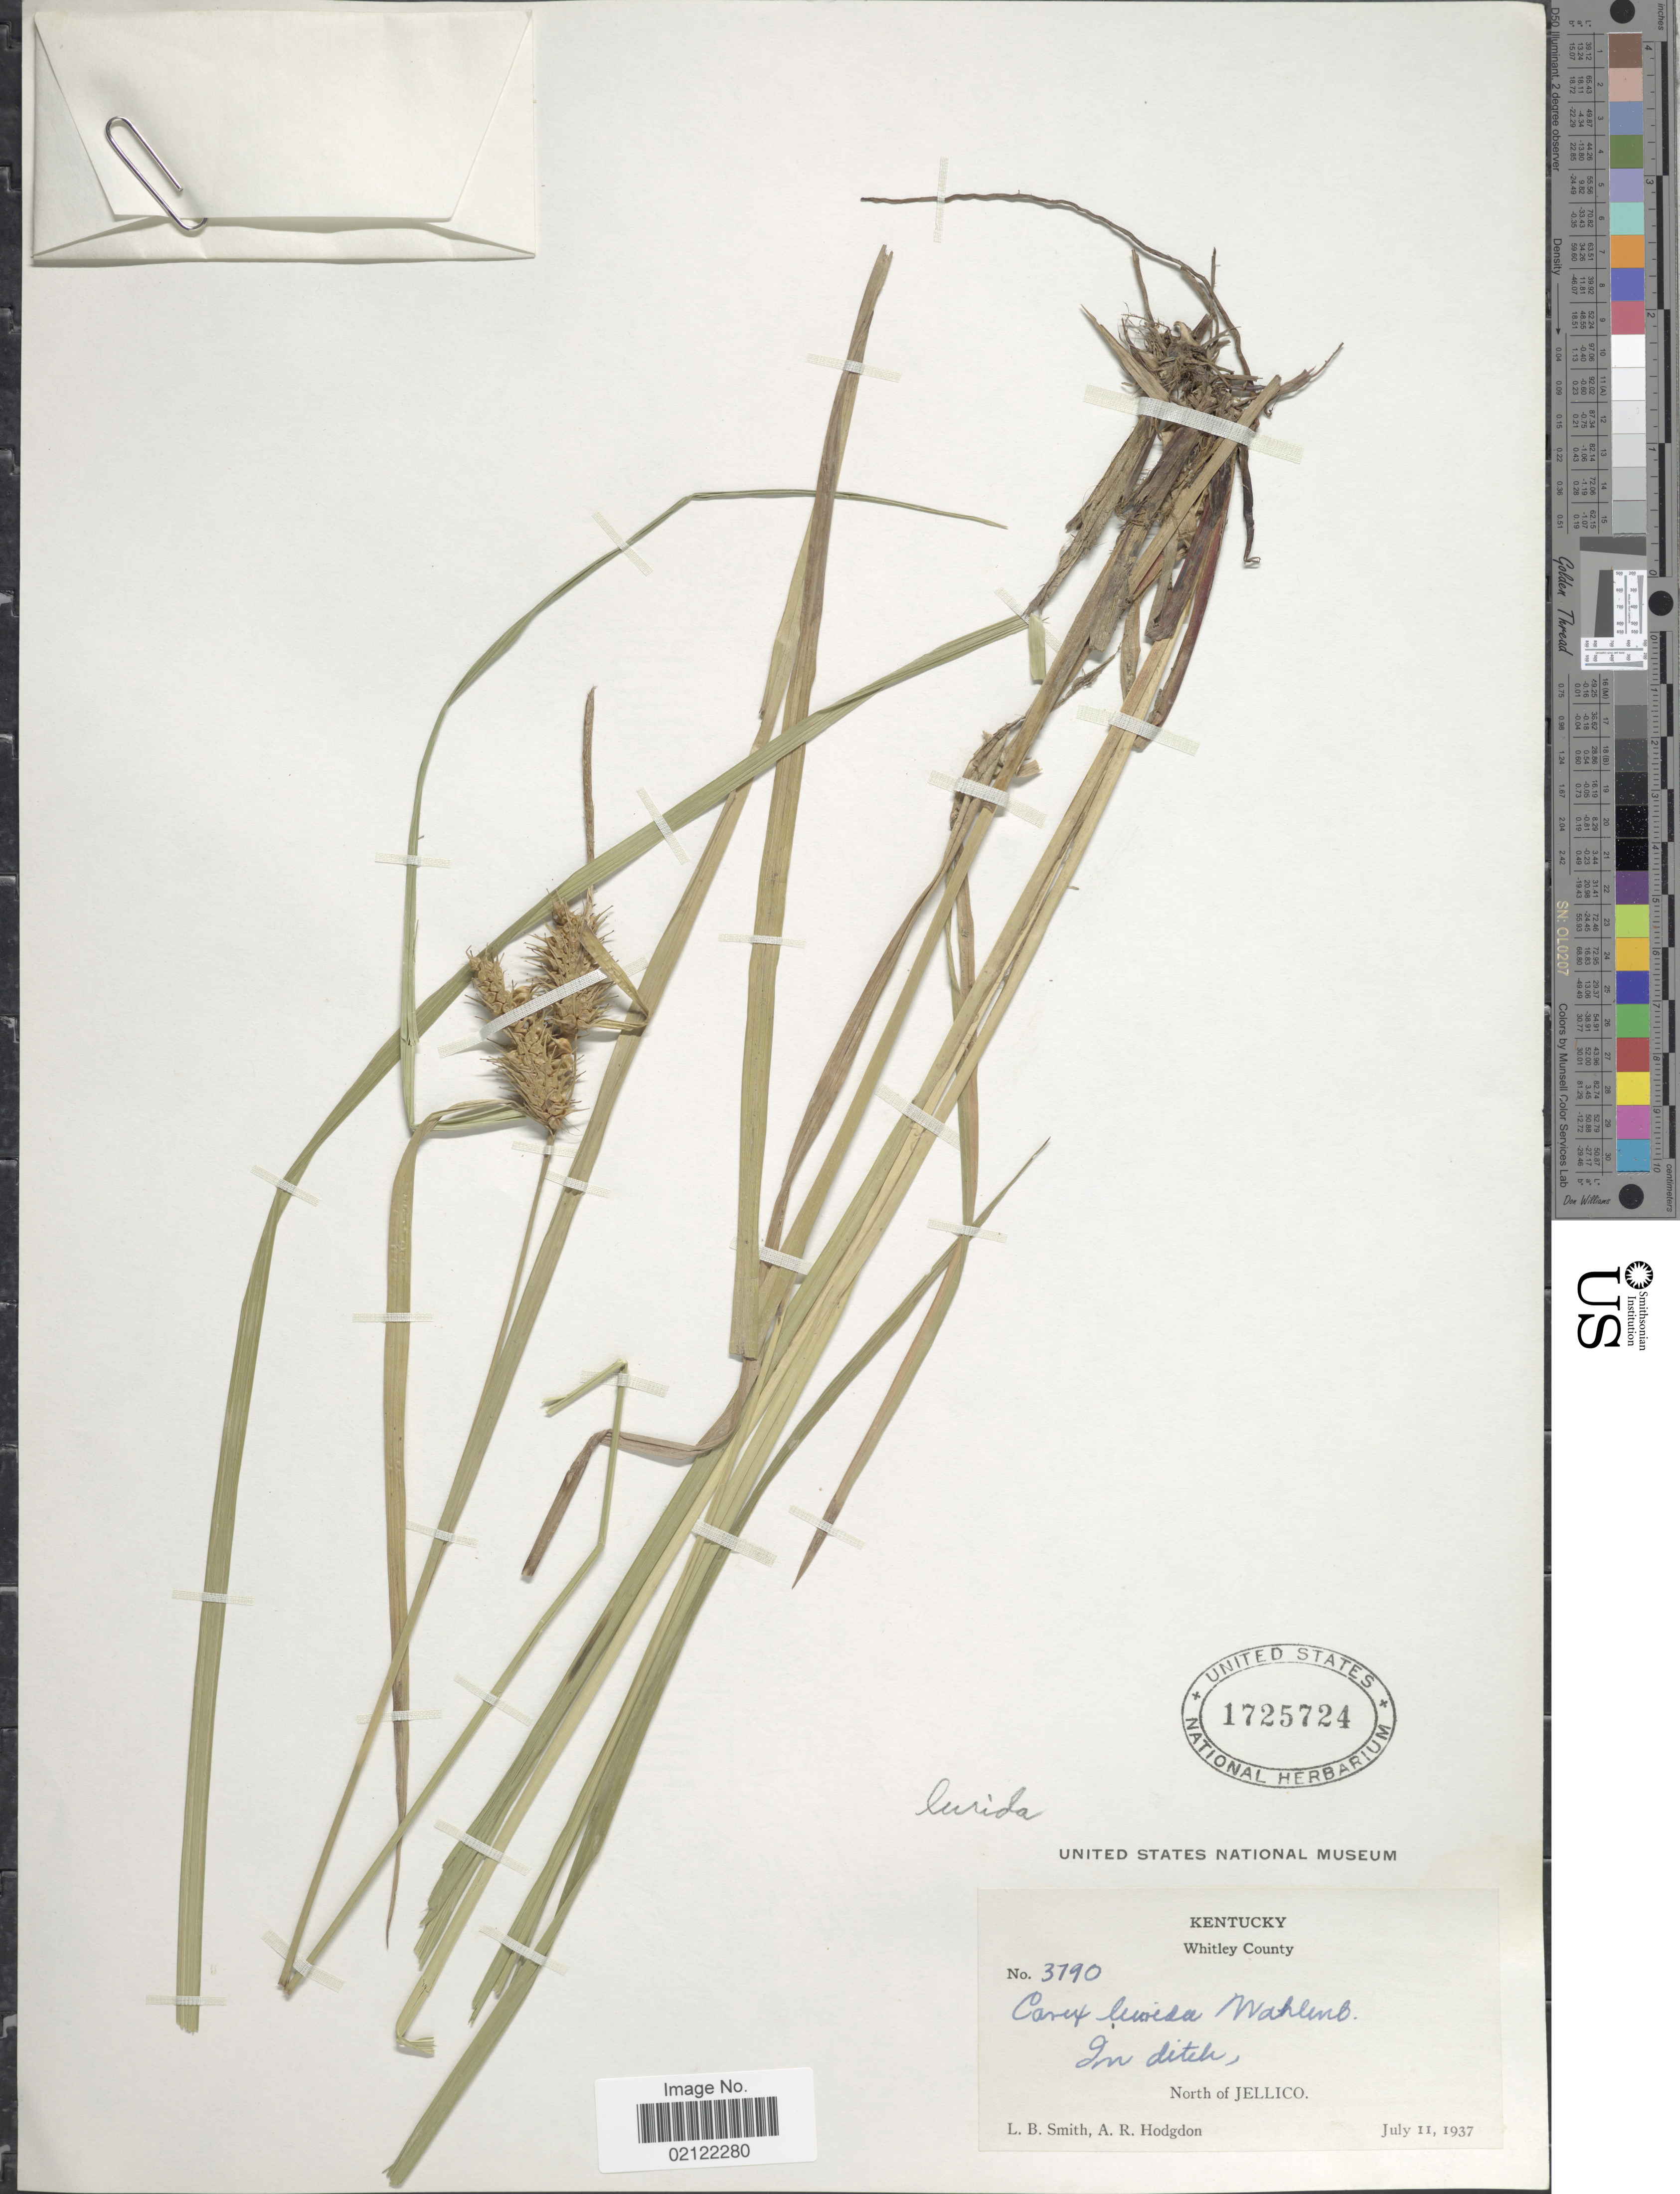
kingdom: Plantae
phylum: Tracheophyta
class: Liliopsida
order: Poales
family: Cyperaceae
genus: Carex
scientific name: Carex lurida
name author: Wahlenb.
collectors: L. Smith & A. Hodgon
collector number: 3790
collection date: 1937-07-11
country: United States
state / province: Kentucky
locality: Whitley County. In ditch, North of Jellico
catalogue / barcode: US 1725724